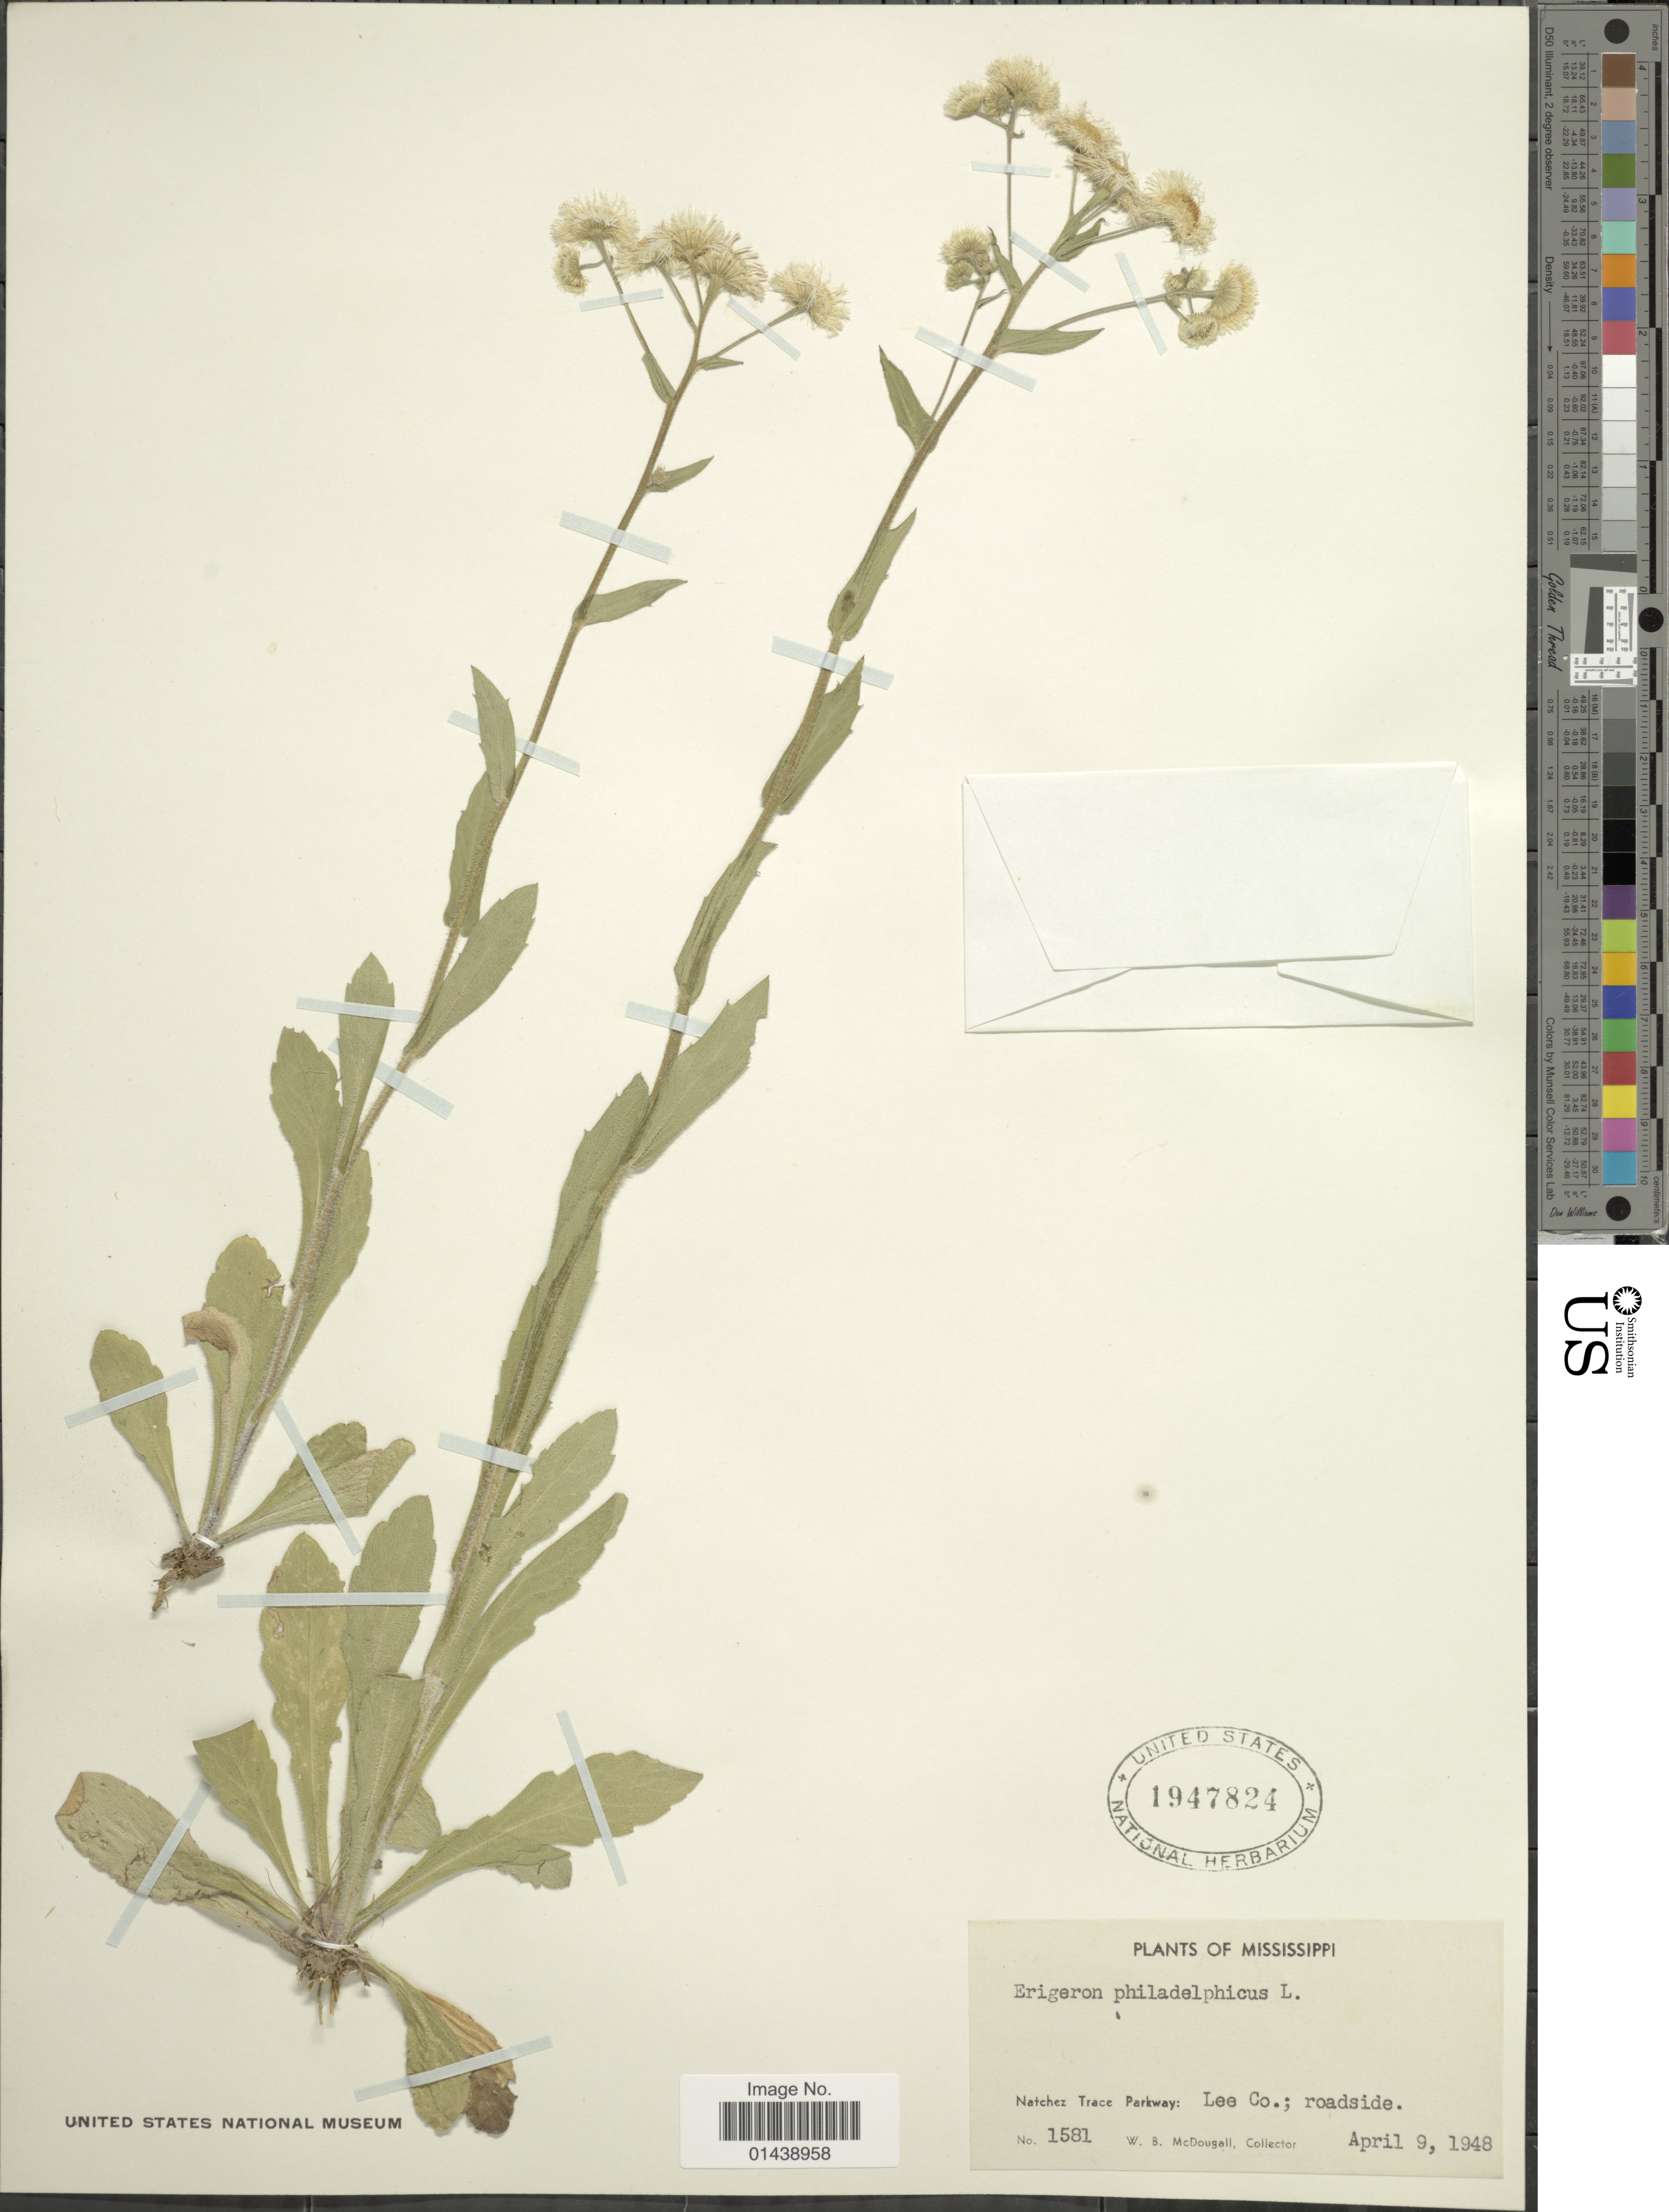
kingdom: Plantae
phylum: Tracheophyta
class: Magnoliopsida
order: Asterales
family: Asteraceae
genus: Erigeron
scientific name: Erigeron philadelphicus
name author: L.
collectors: W. B. McDougall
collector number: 1581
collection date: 1948-04-09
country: United States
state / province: Mississippi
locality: Natchez Trace Parkway: Lee Co.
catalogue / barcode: US 1947824